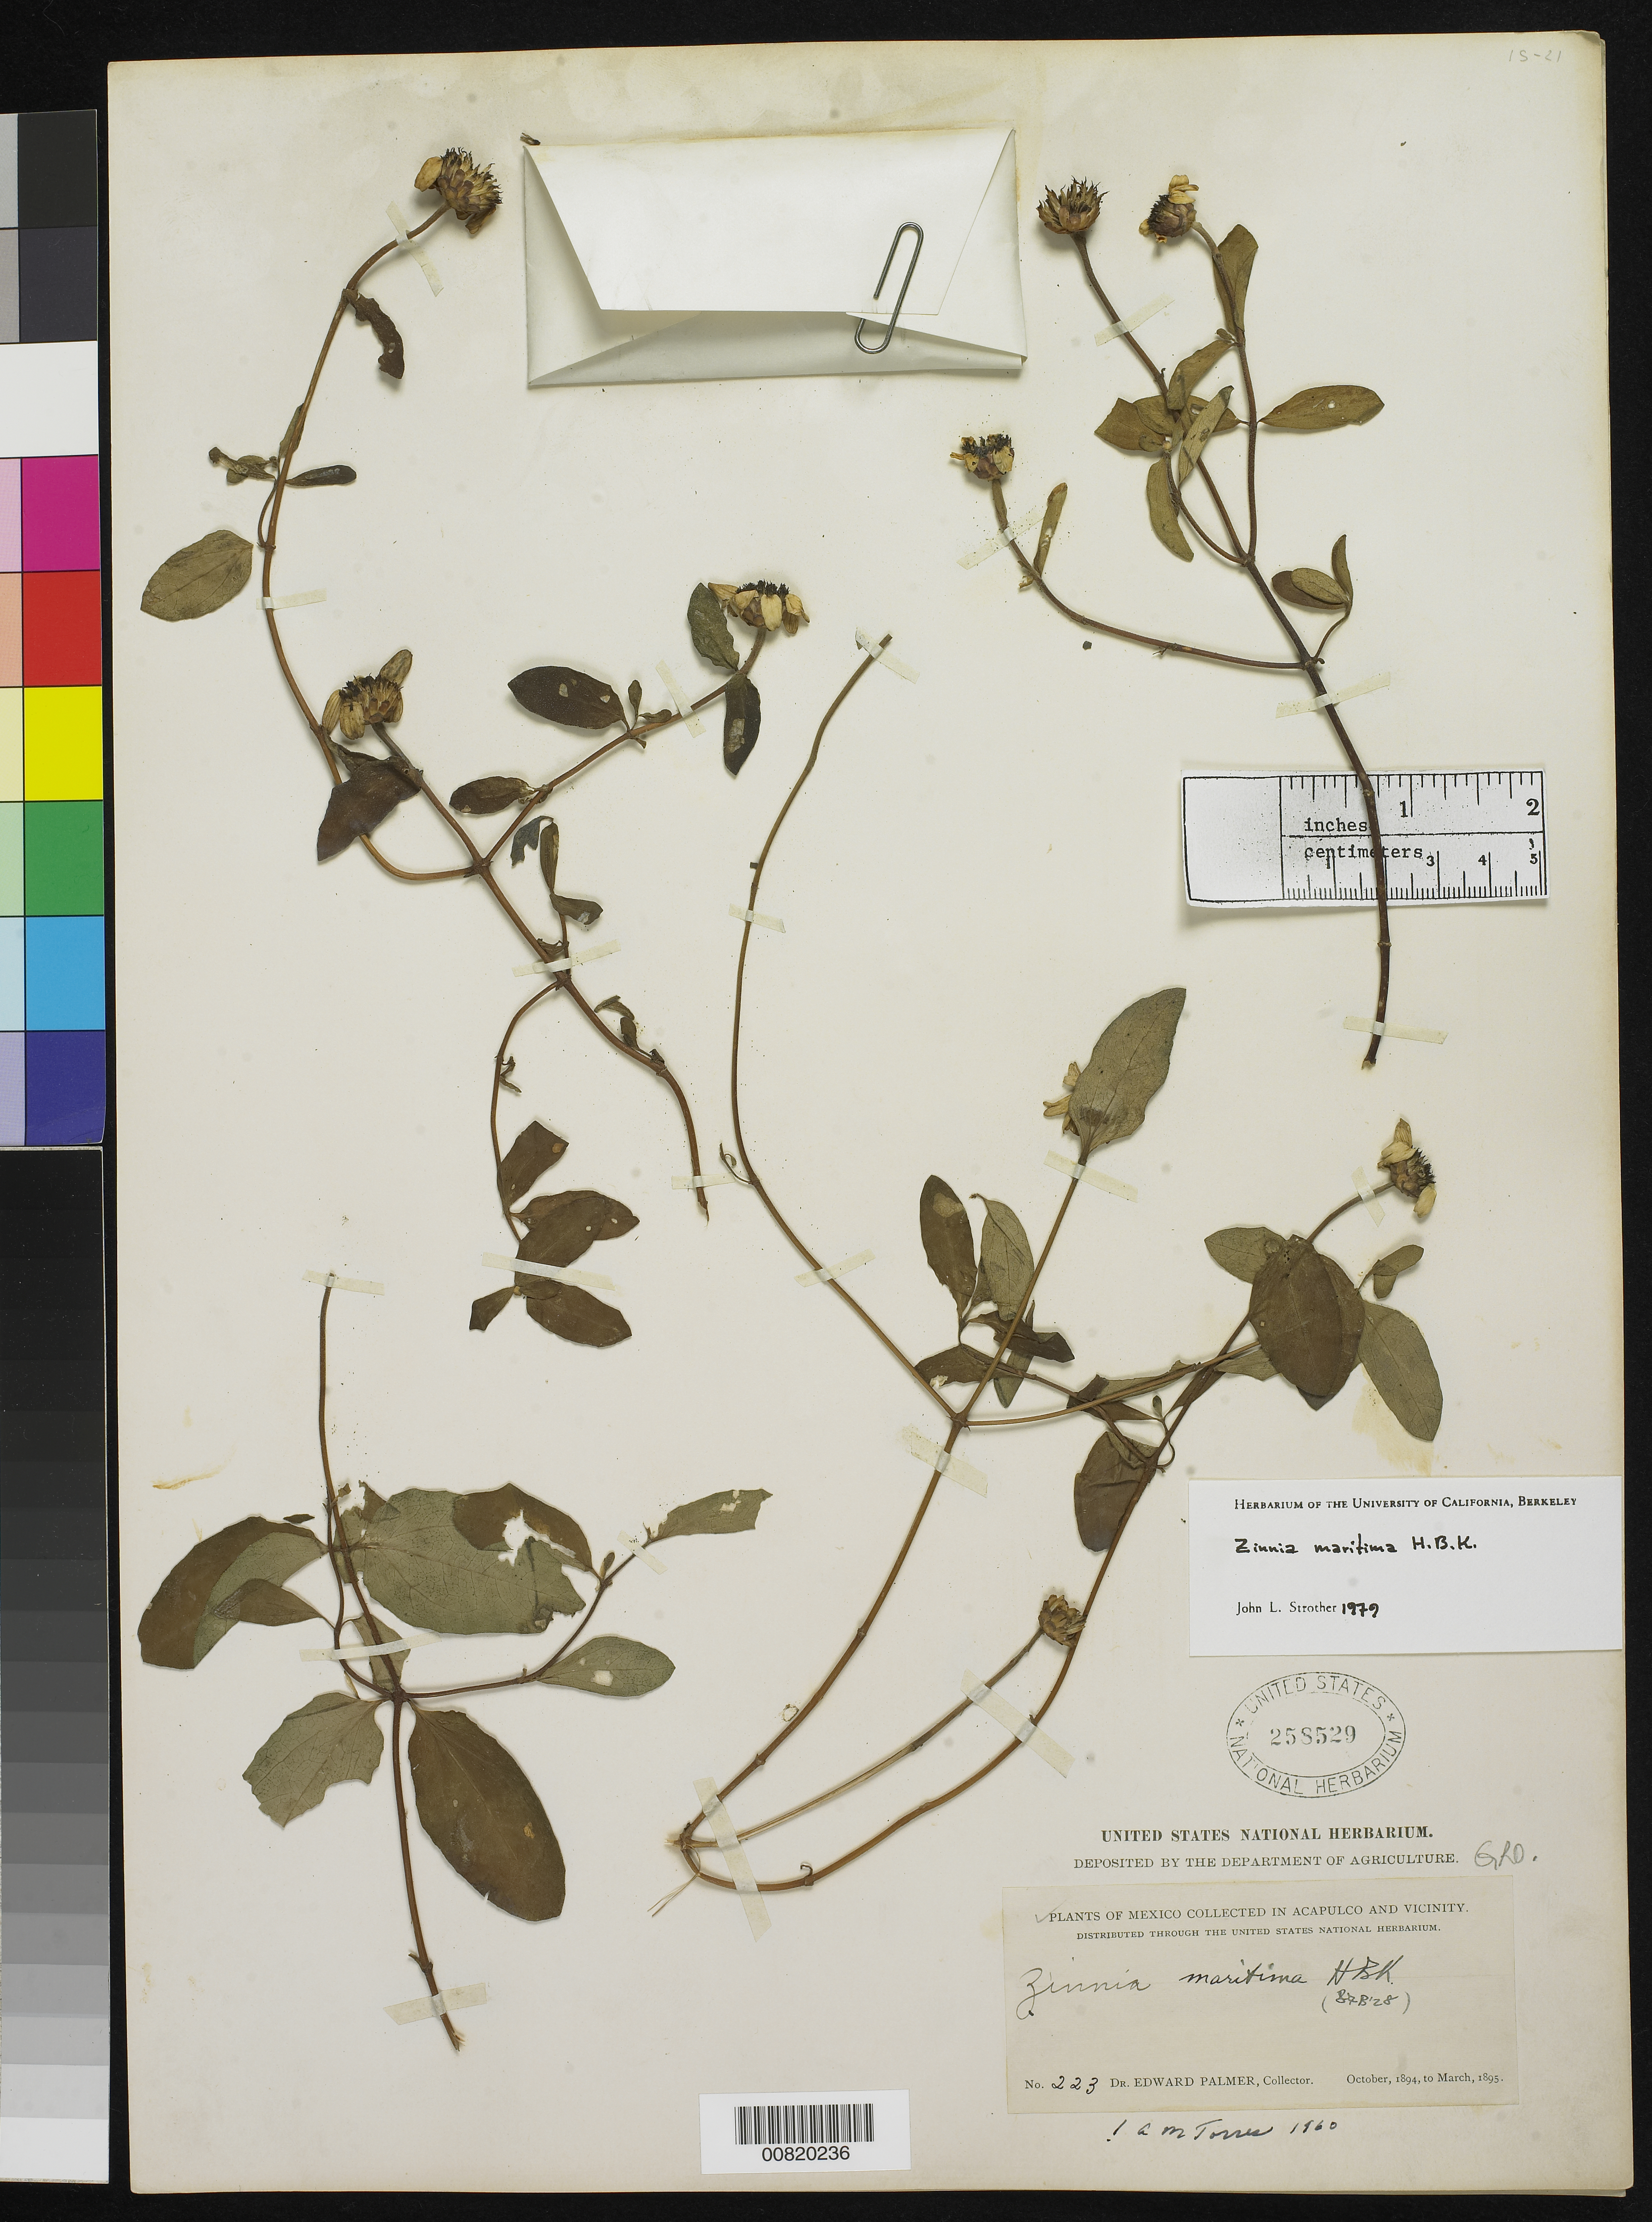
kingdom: Plantae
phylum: Tracheophyta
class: Magnoliopsida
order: Asterales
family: Asteraceae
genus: Zinnia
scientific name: Zinnia maritima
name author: Kunth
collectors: E. Palmer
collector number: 223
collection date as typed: Oct 1894 to -- Mar 1895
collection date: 1894-10/1895-03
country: Mexico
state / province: Guerrero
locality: Acapulco, Guerrero and vicinity.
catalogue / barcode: US 258529